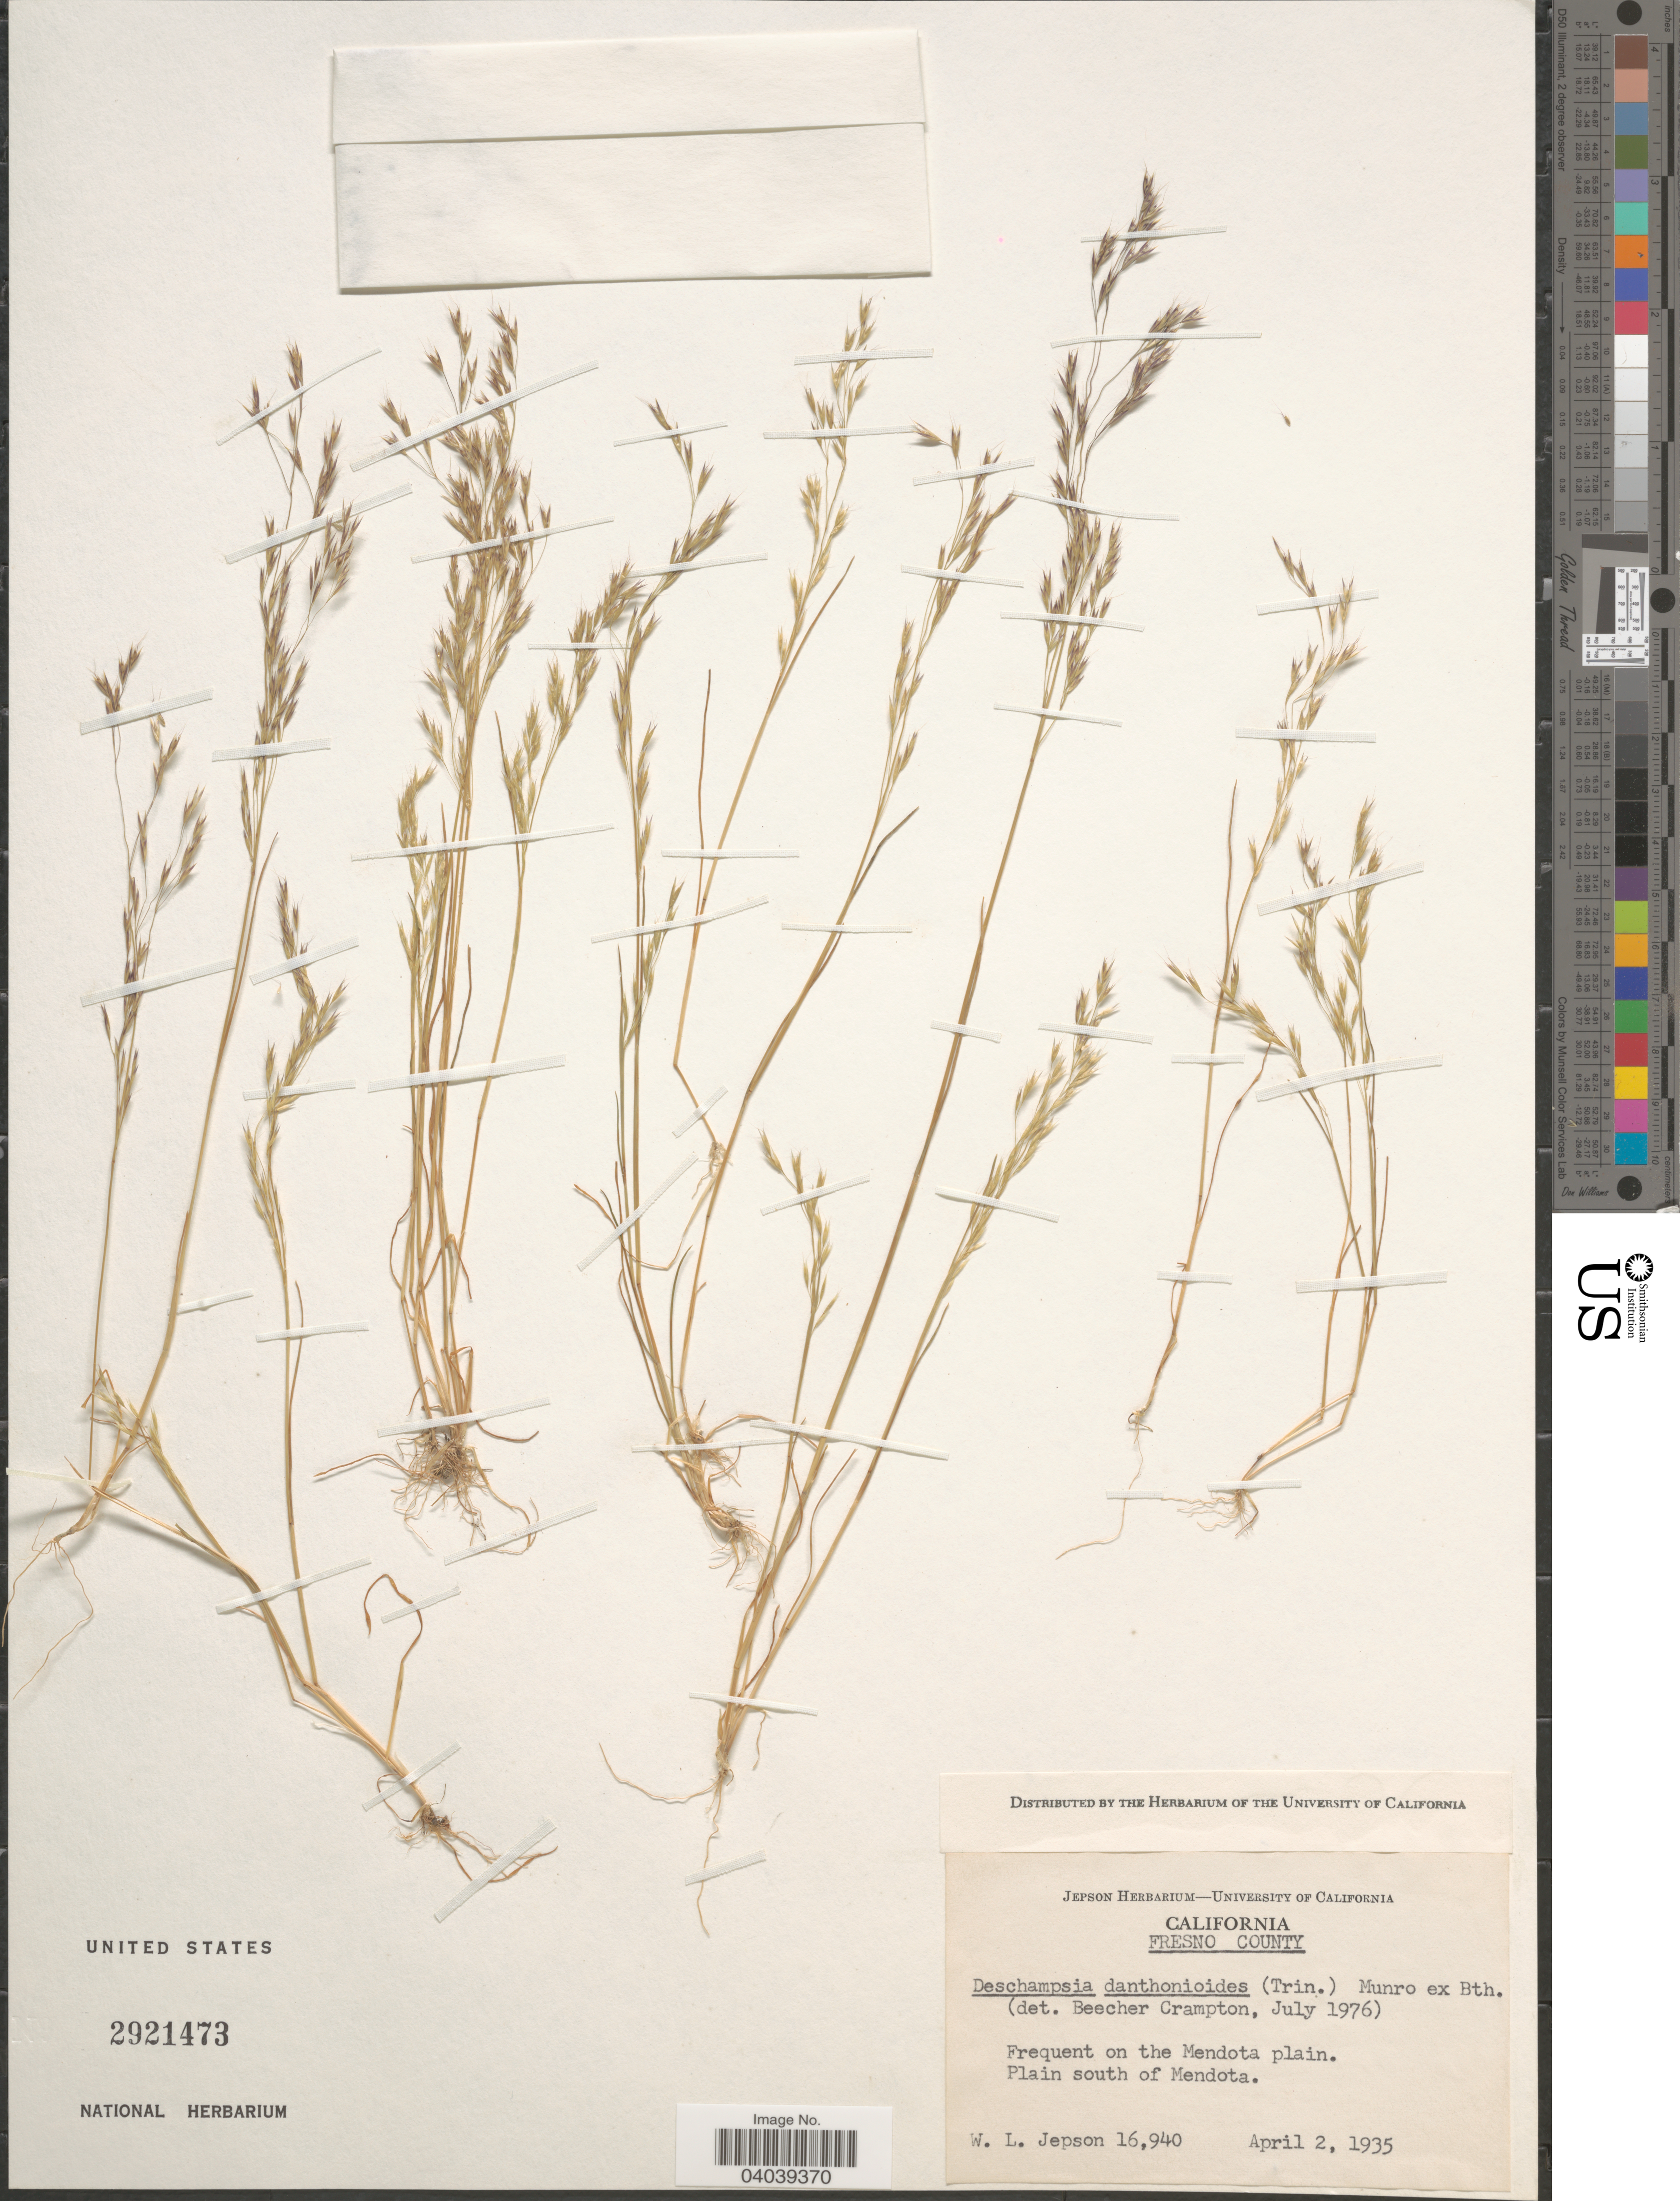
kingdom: Plantae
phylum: Tracheophyta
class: Liliopsida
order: Poales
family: Poaceae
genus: Deschampsia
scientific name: Deschampsia danthonioides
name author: (Trin.) Munro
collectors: W. L. Jepson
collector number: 16940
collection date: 1935-04-02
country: United States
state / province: California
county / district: Fresno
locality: Fresno County. Frequent on the Mendota plain. Plain south of Mendota.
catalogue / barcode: US 2921473